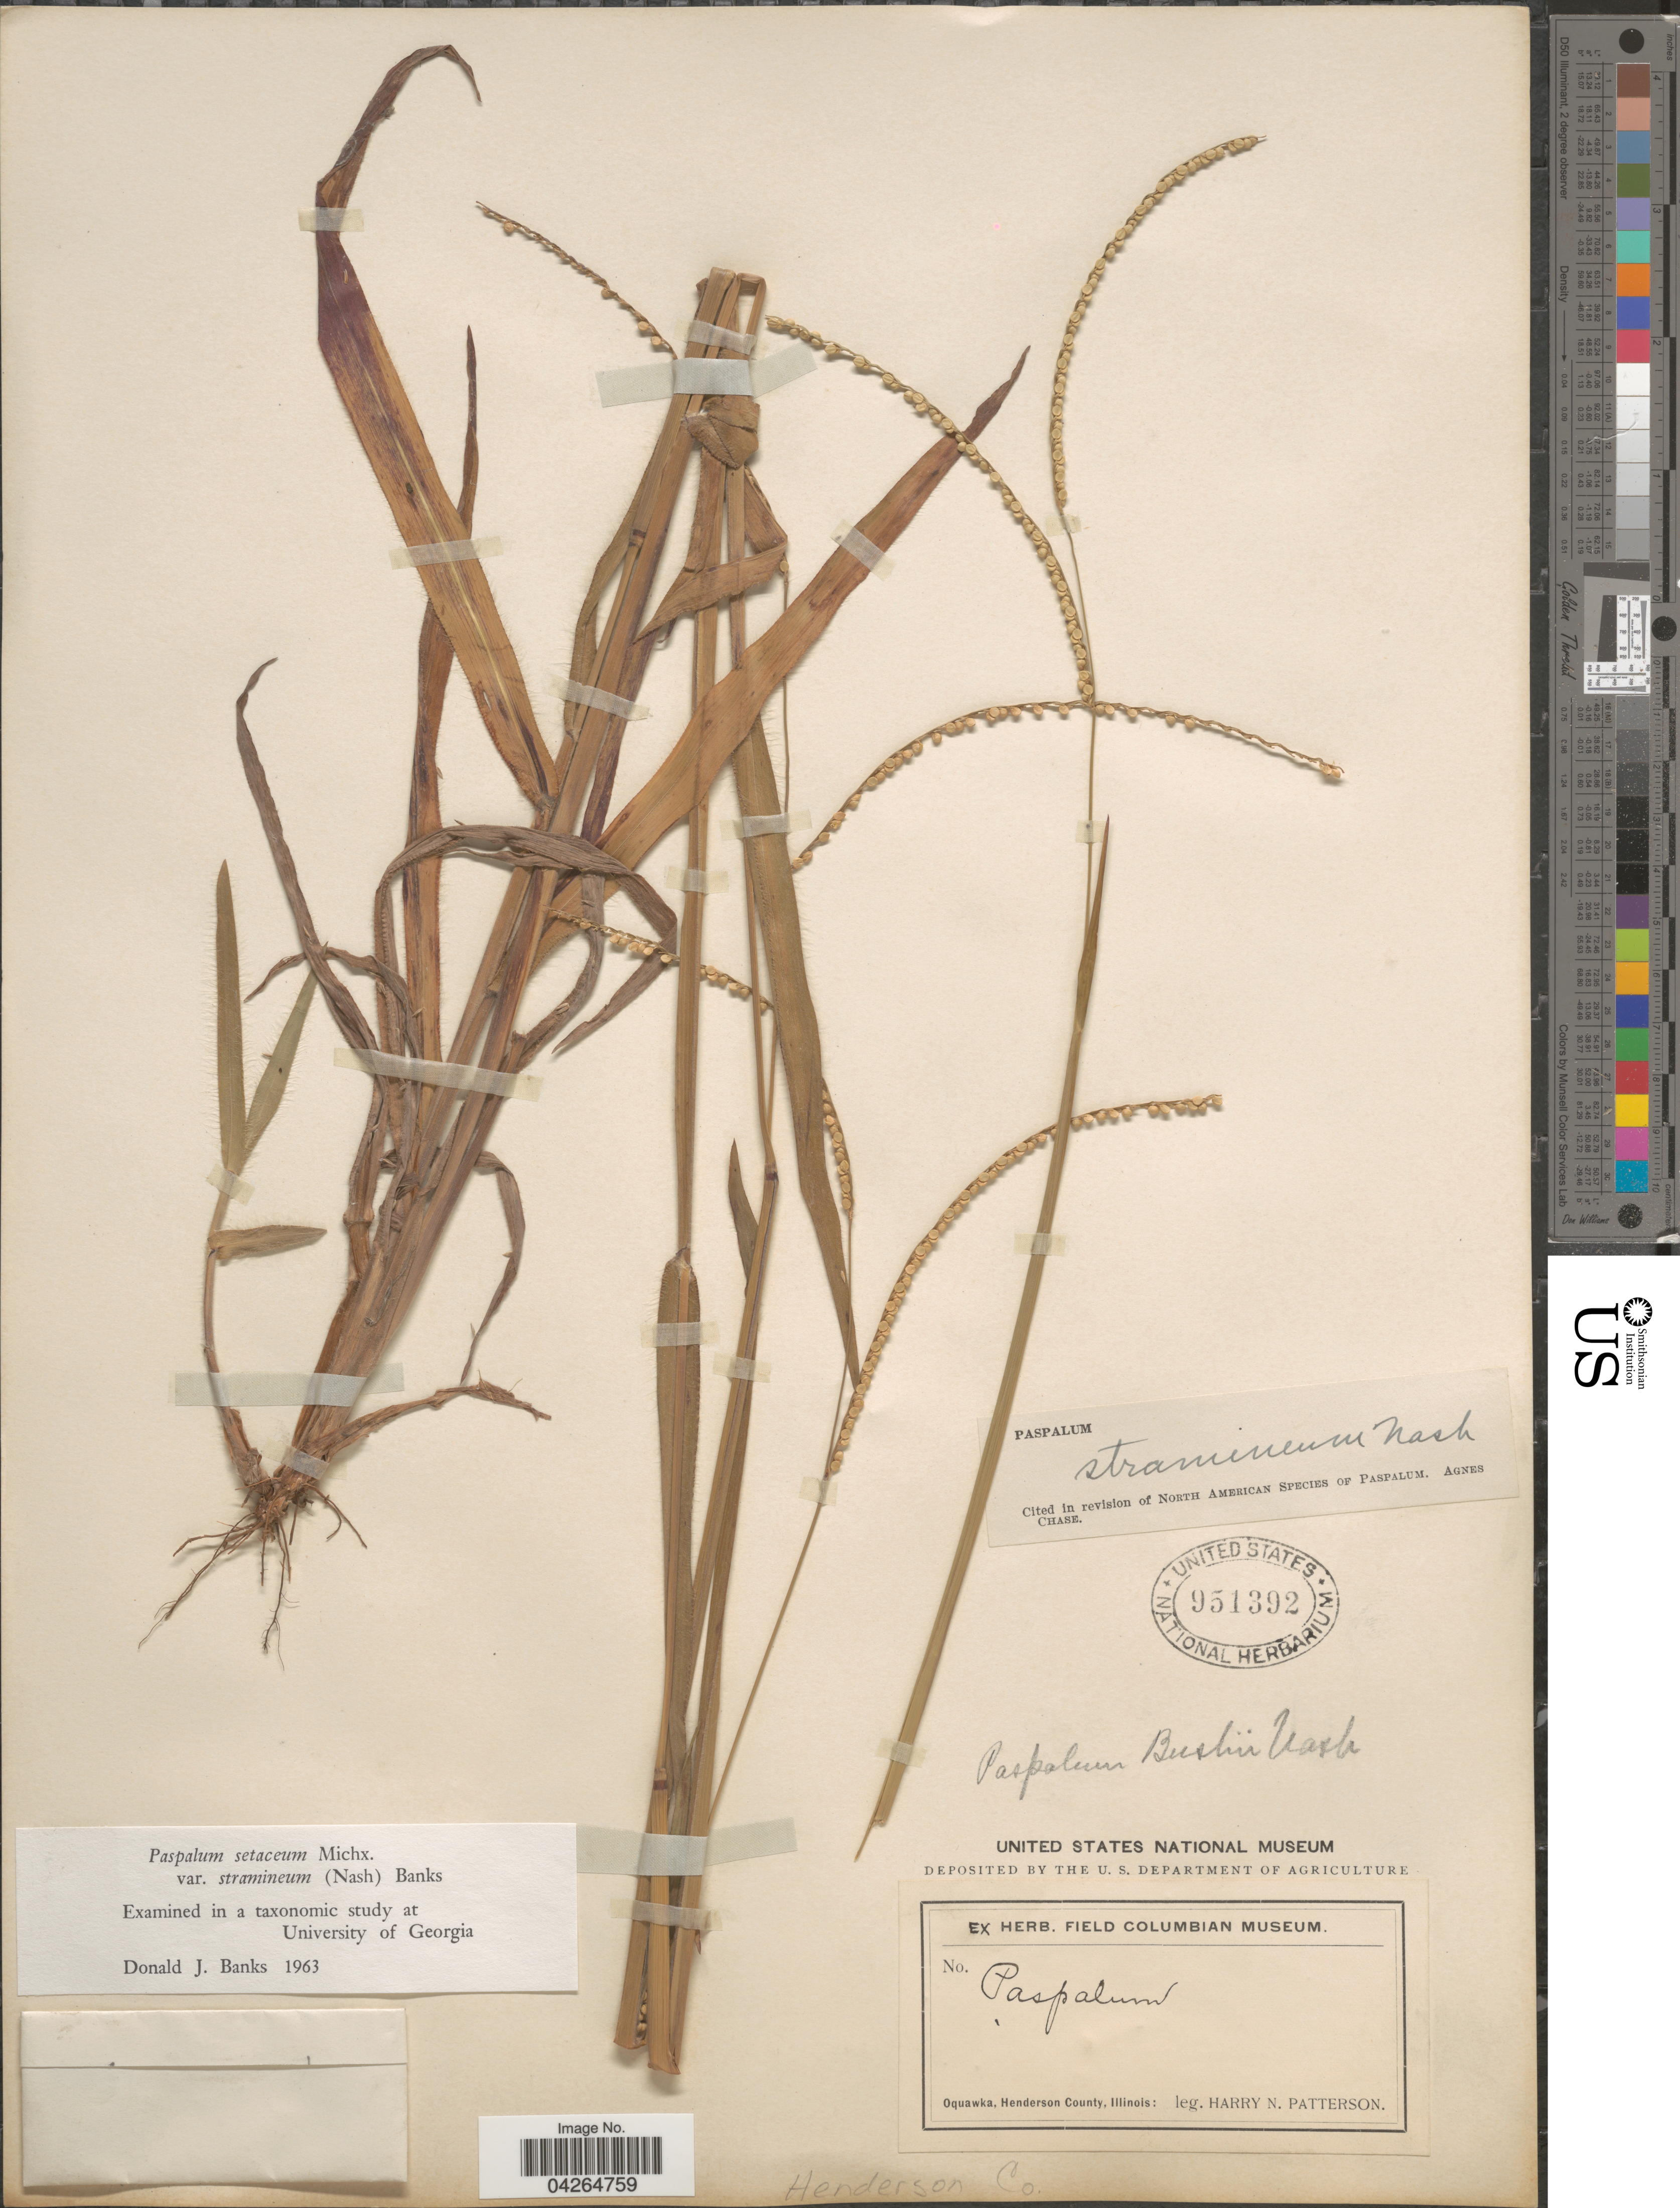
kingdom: Plantae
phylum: Tracheophyta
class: Liliopsida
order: Poales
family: Poaceae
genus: Paspalum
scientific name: Paspalum setaceum var. stramineum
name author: (Nash) D.J. Banks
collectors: H. N. Patterson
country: United States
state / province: Illinois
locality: Oquawka, Henderson County.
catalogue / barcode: US 951392